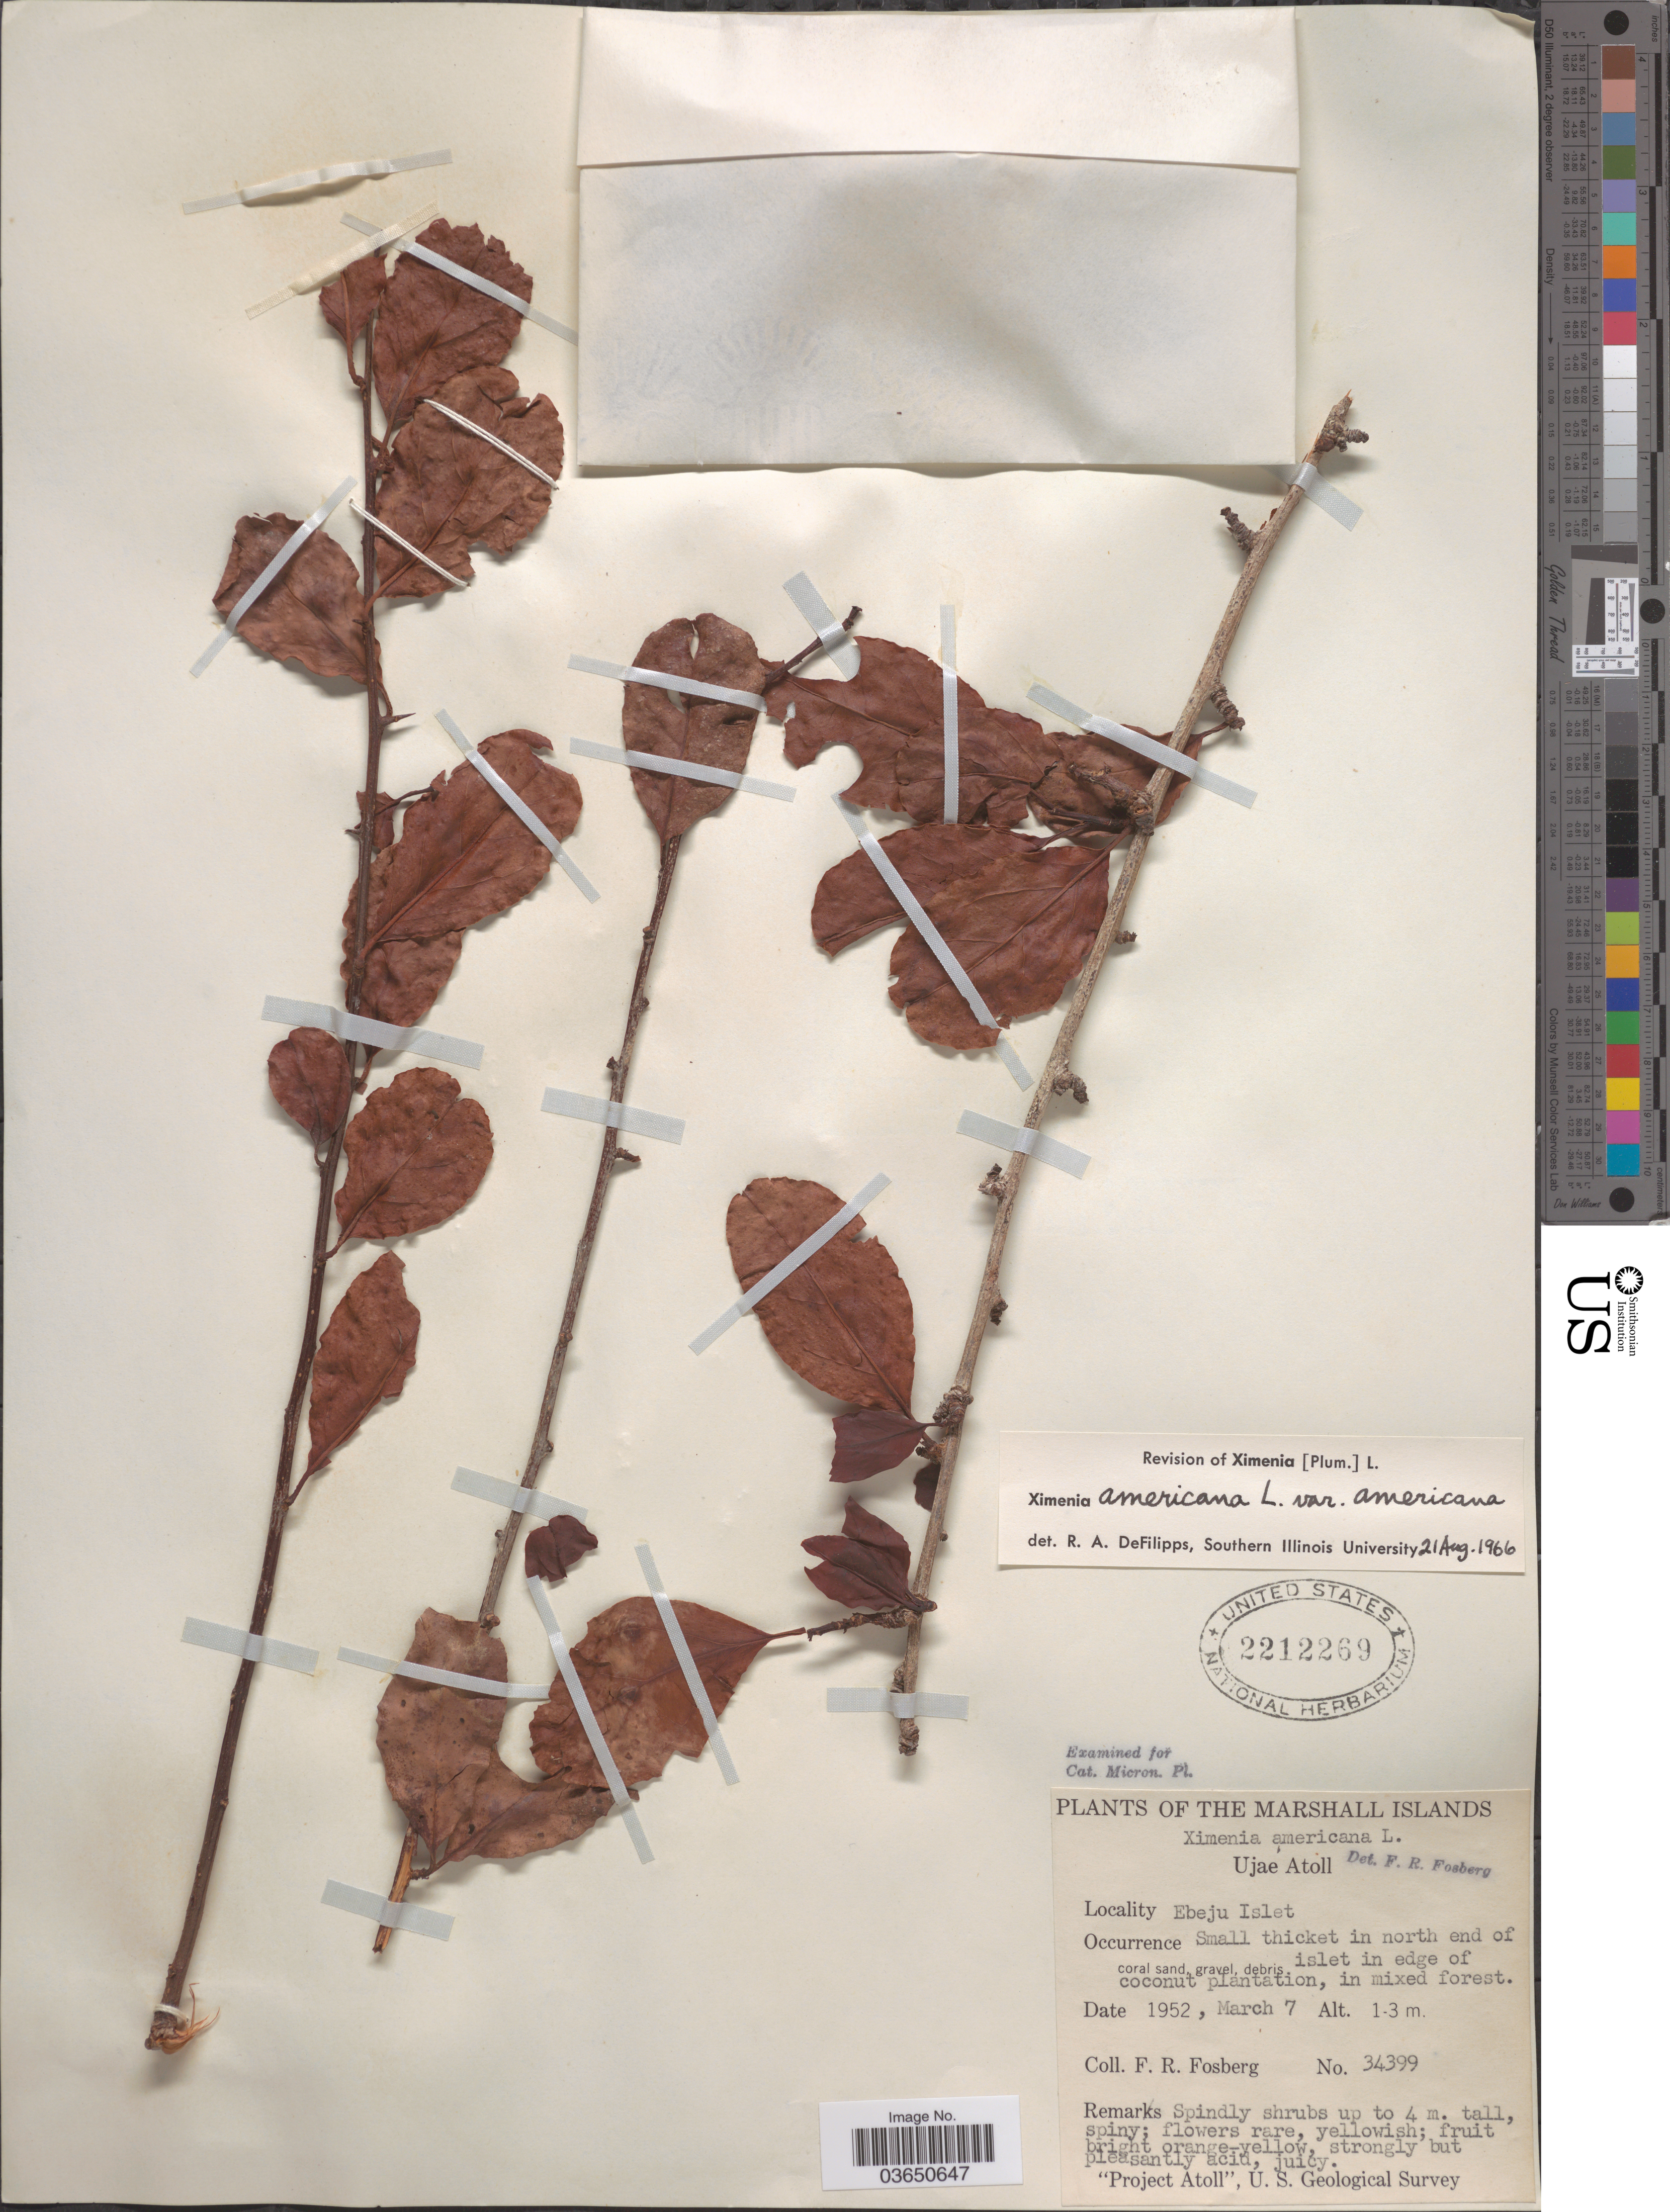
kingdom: Plantae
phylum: Tracheophyta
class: Magnoliopsida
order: Santalales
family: Ximeniaceae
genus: Ximenia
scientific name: Ximenia americana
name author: L.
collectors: F. R. Fosberg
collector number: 34399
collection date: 1952-03-07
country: Marshall Islands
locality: Ujae Atoll. Ebeju Islet.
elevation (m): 1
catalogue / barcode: US 2212269